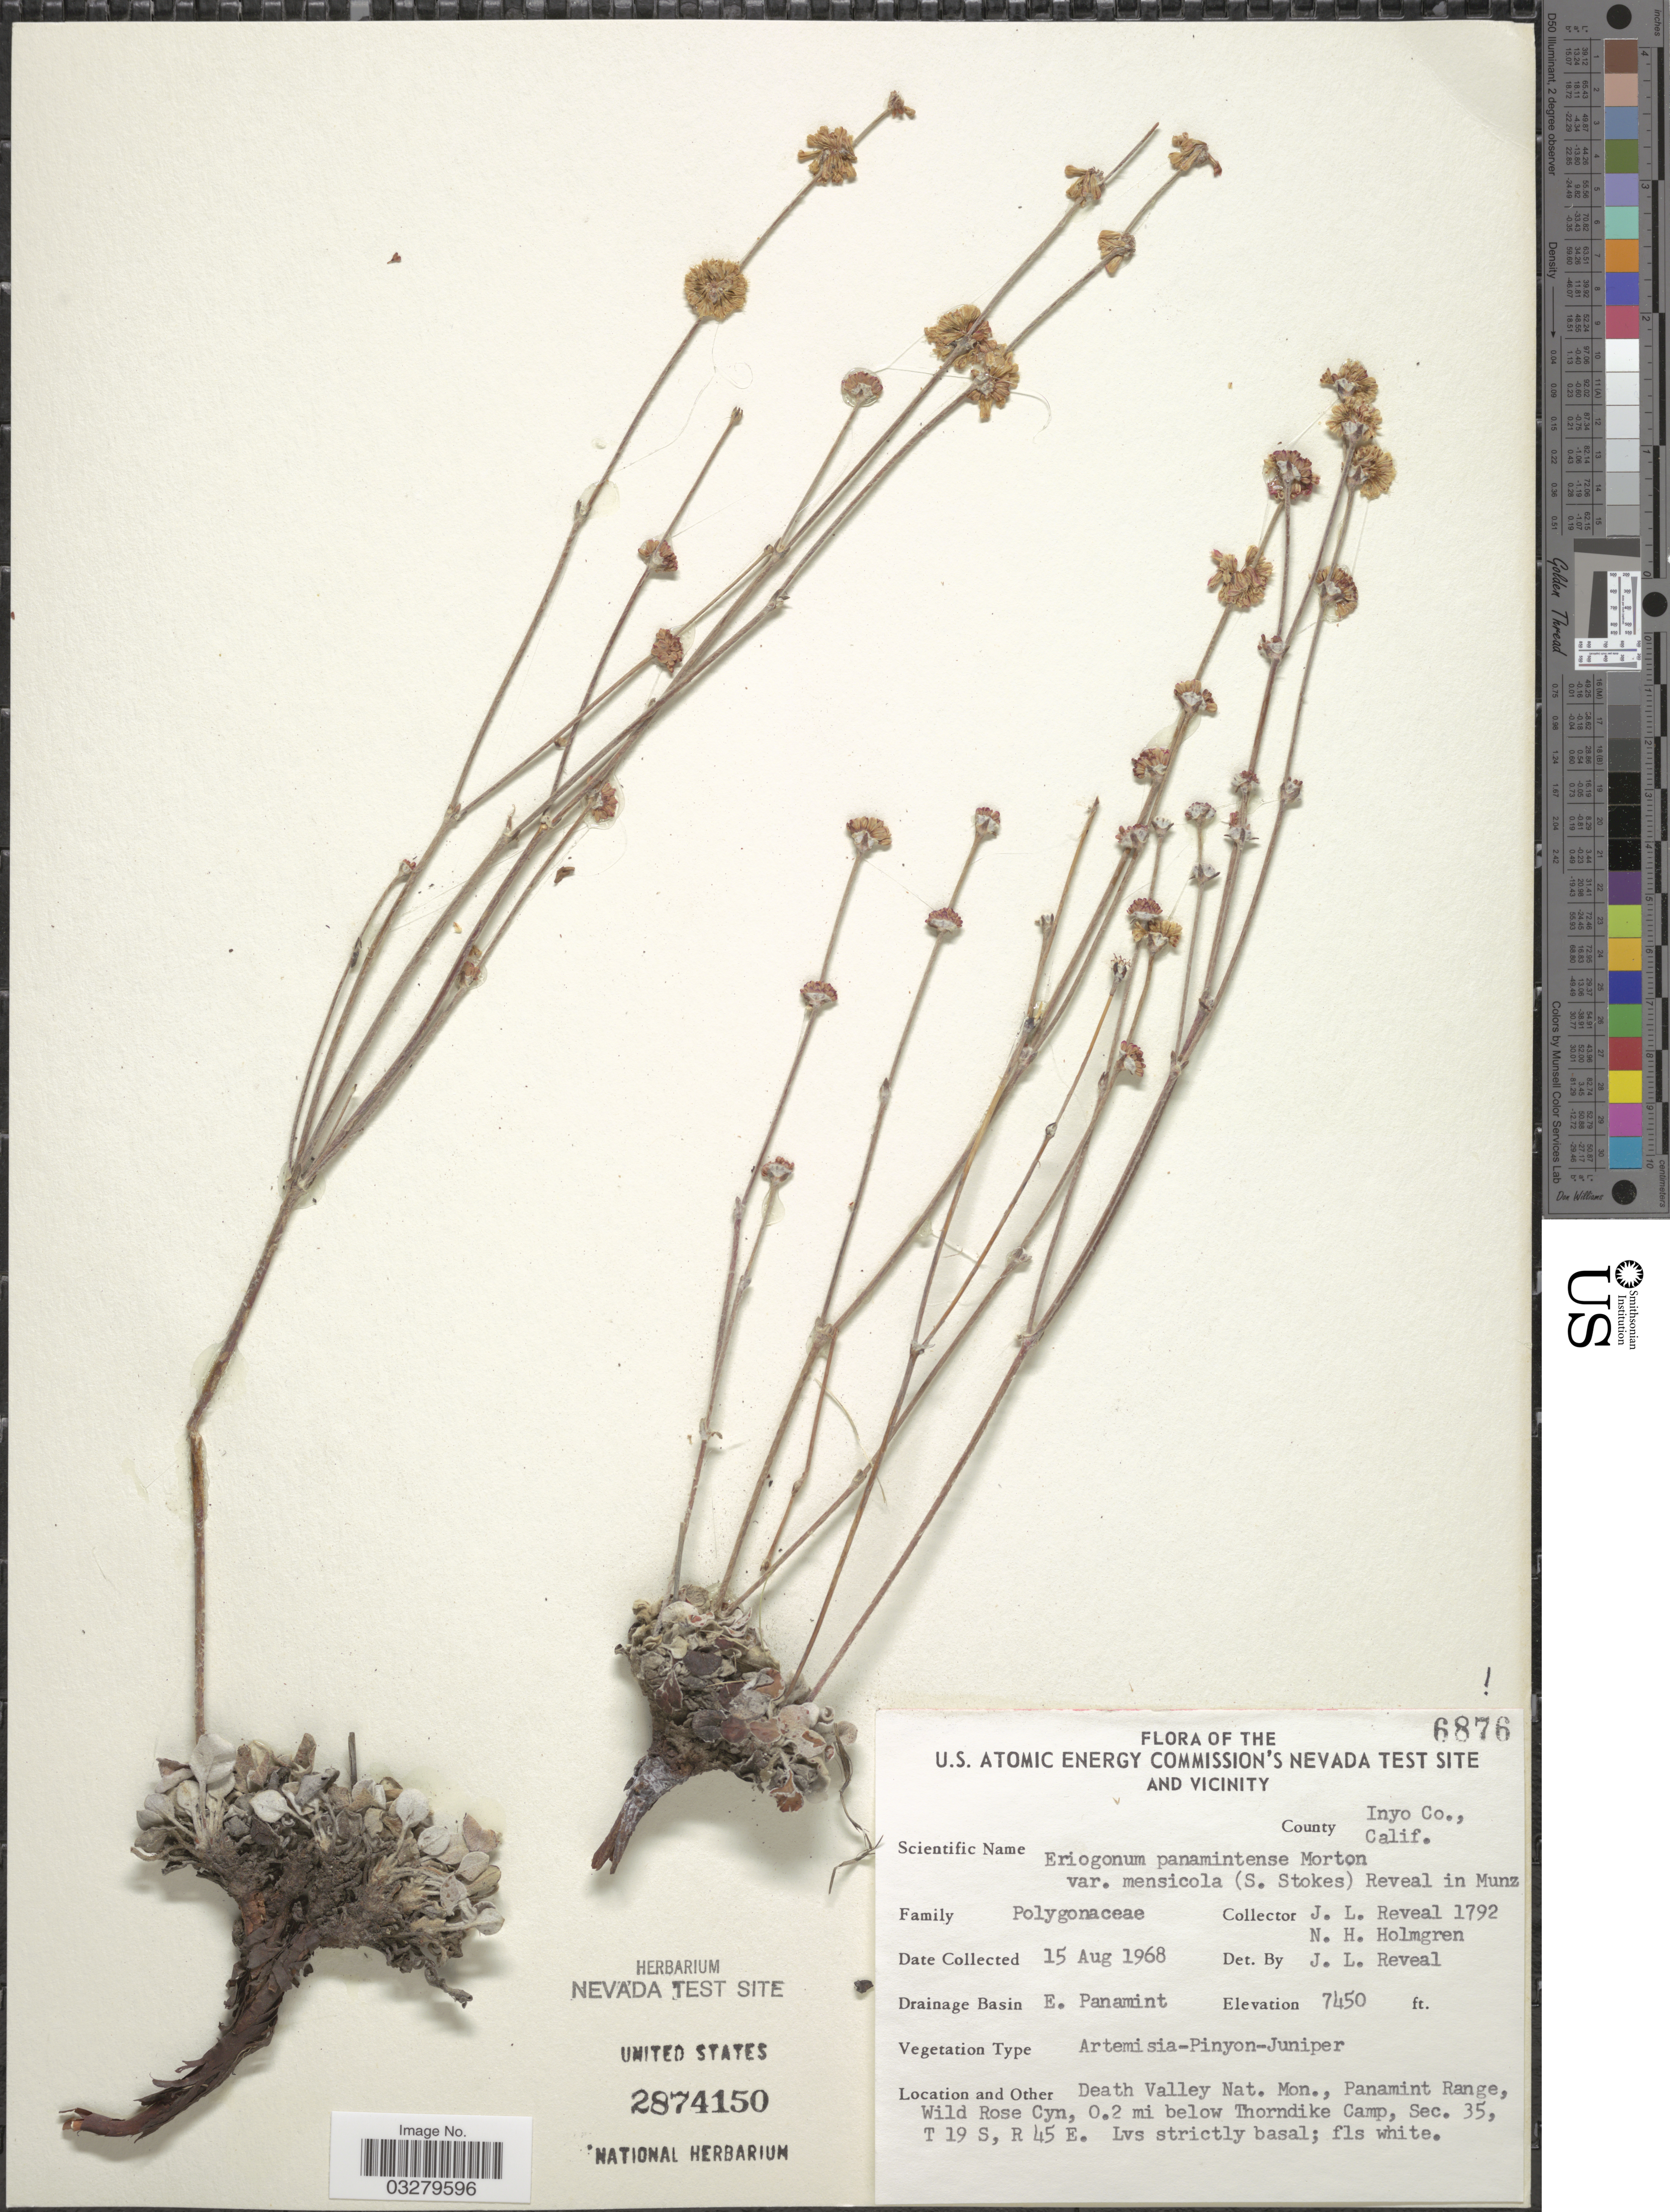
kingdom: Plantae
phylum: Tracheophyta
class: Magnoliopsida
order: Caryophyllales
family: Polygonaceae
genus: Eriogonum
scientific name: Eriogonum panamintense var. mensicola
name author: (S. Stokes) Reveal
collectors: J. L. Reveal & N. H. Holmgren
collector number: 1792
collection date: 1968-08-15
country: United States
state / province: California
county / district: Inyo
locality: U.S. Atomic Energy Commission's Nevada Test Site and Vicinity. Inyo Co. Drainage Basin E. Panamint. Death Valley Nat. Mon., Panamint Range, Wild Rose Cyn, 0.2 mi below Thorndike Camp, Sec. 35, T 19 S, R 45 E.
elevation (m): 2271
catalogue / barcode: US 2874150